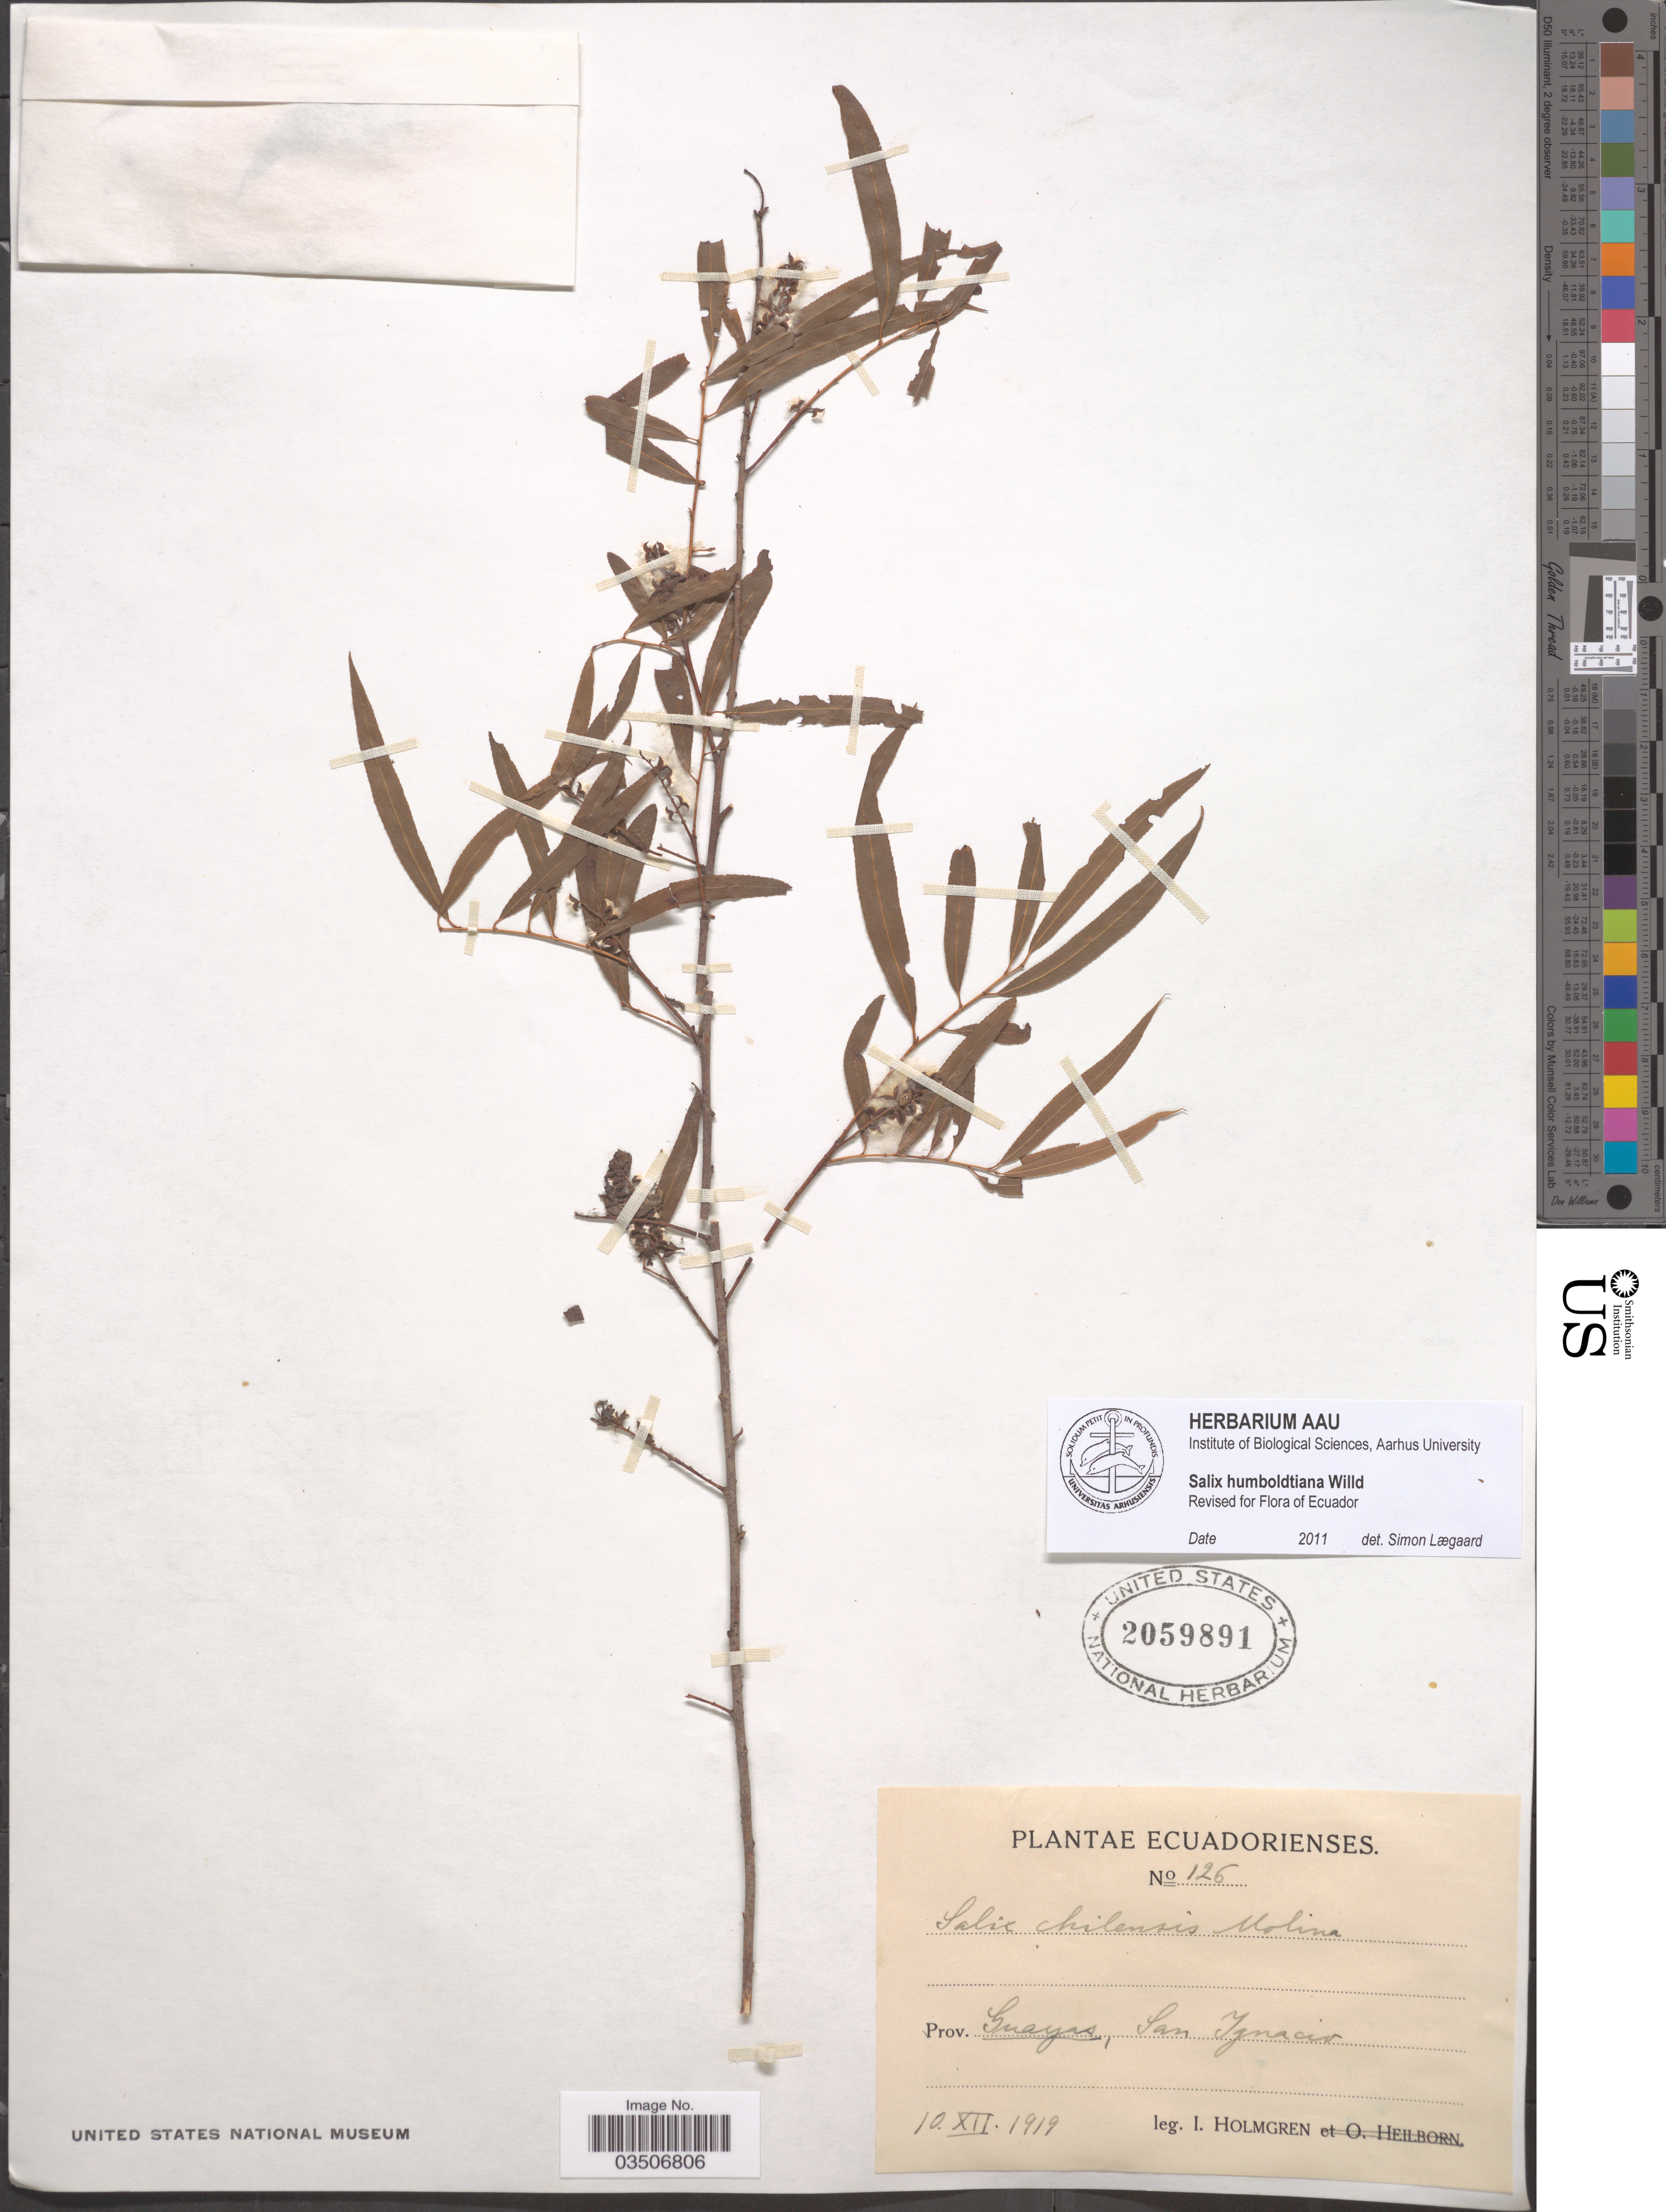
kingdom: Plantae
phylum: Tracheophyta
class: Magnoliopsida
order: Malpighiales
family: Salicaceae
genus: Salix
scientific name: Salix humboldtiana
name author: Willd.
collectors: I. Holmgren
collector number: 126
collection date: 1919-12-10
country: Ecuador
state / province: Guayas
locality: Prov. Guayas, San Ignacio.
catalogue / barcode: US 2059891